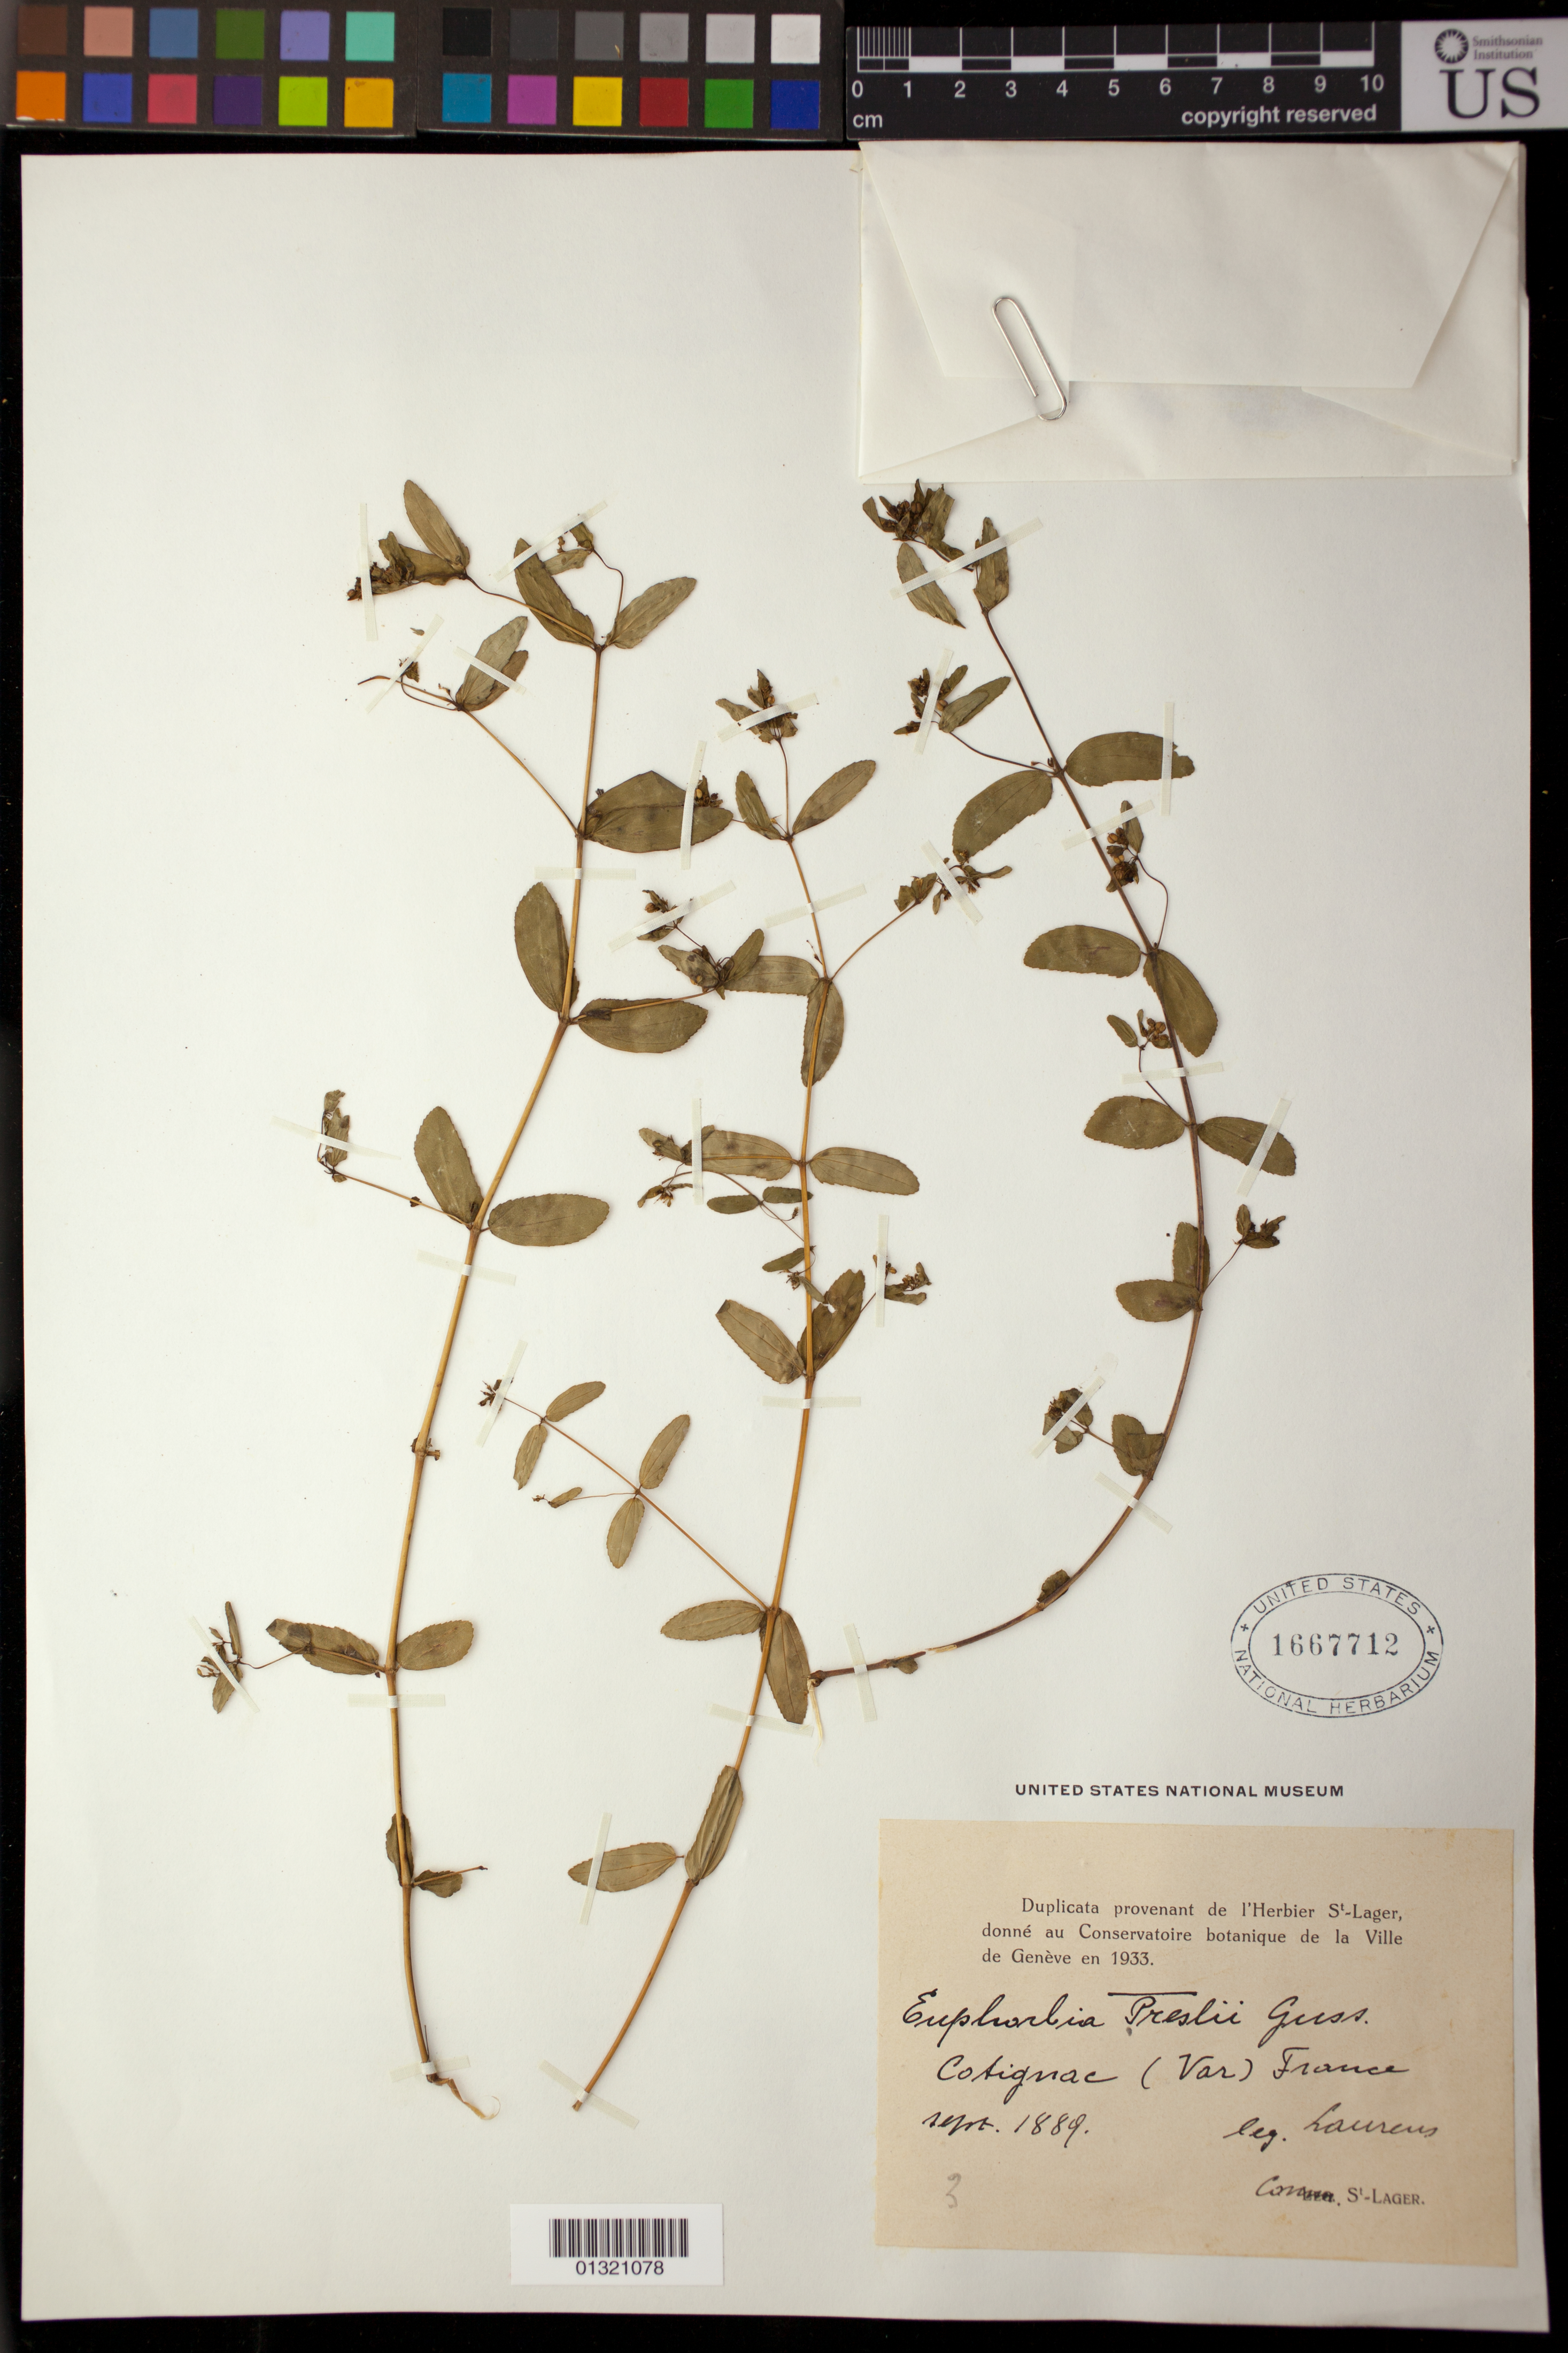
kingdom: Plantae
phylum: Tracheophyta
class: Magnoliopsida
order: Malpighiales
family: Euphorbiaceae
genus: Euphorbia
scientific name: Euphorbia nutans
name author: Lag.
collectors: Laurens & J. B. Saint-Lager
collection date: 1889-09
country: France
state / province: Provence-Alpes-Côte d'Azur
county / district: Var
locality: Cotignac (Var)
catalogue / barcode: US 1667712